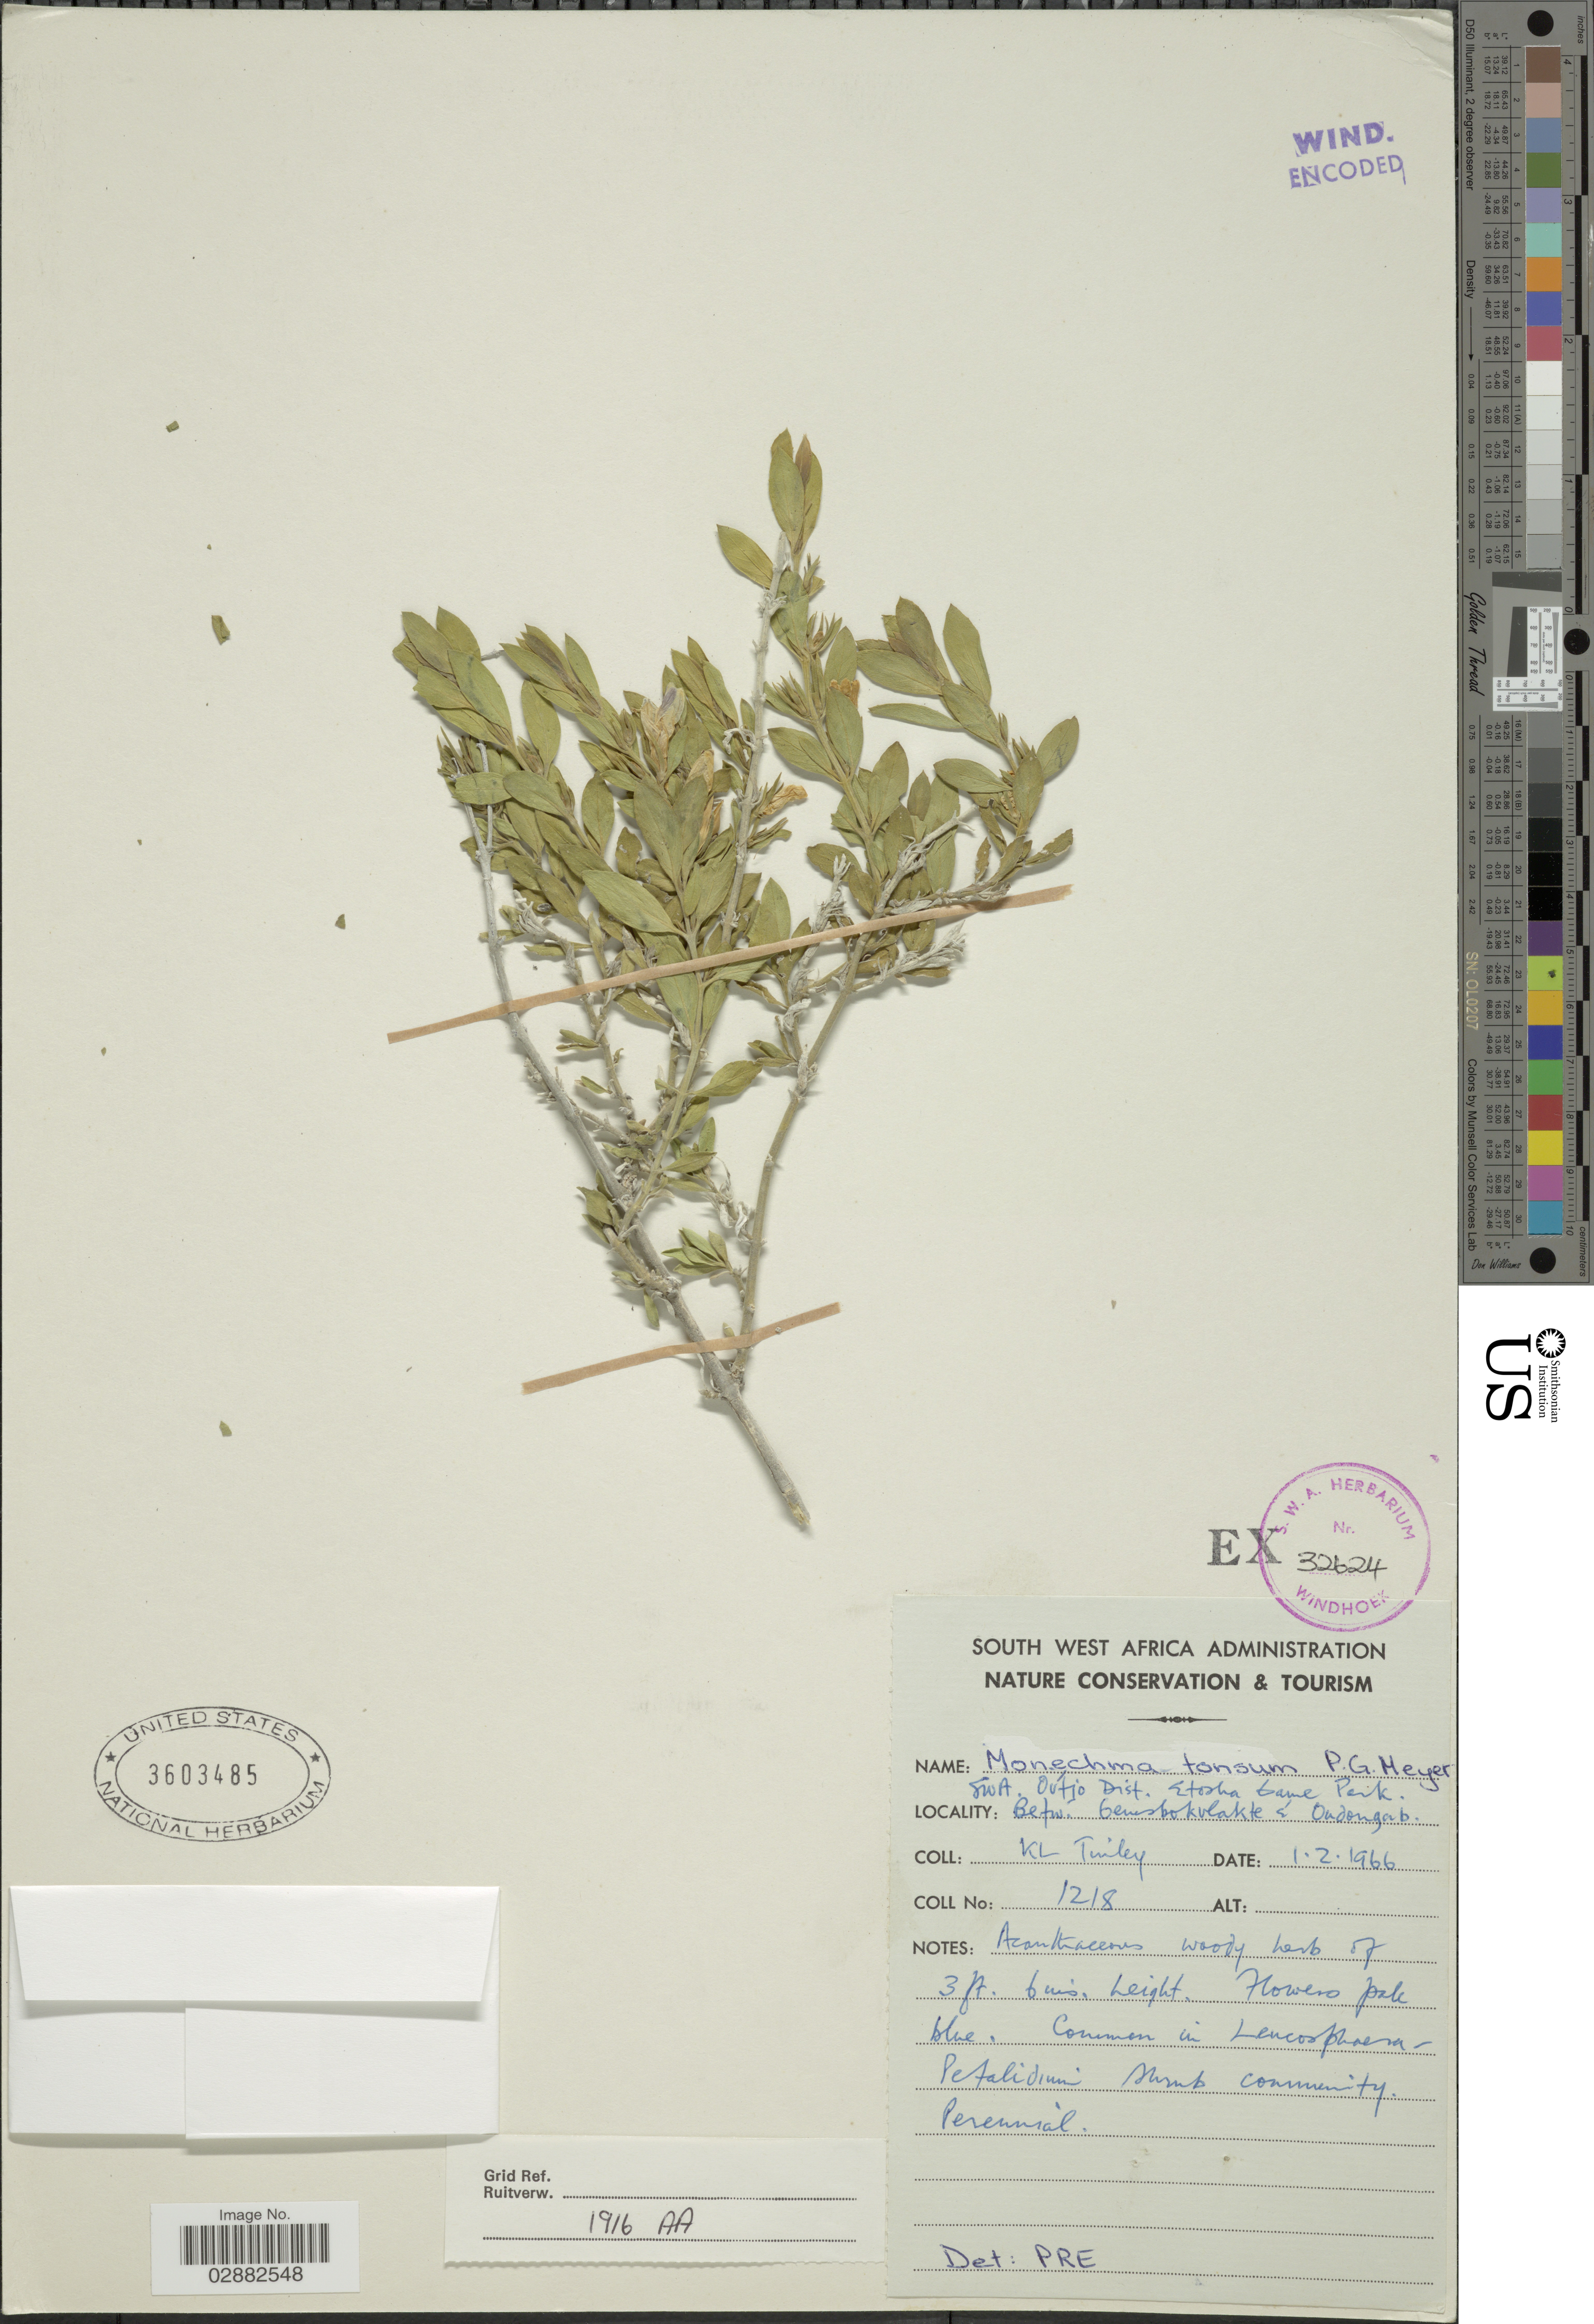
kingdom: Plantae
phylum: Tracheophyta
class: Magnoliopsida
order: Lamiales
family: Acanthaceae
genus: Justicia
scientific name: Justicia tonsa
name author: (P.G. Mey.) J.C. Manning & Goldblatt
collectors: K. Tinley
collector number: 1218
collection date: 1966-02-01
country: Namibia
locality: SWA Outjo Dist. Etosha Game park. Betw. Gemsbokvlakte & Ondongab.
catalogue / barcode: US 3603485